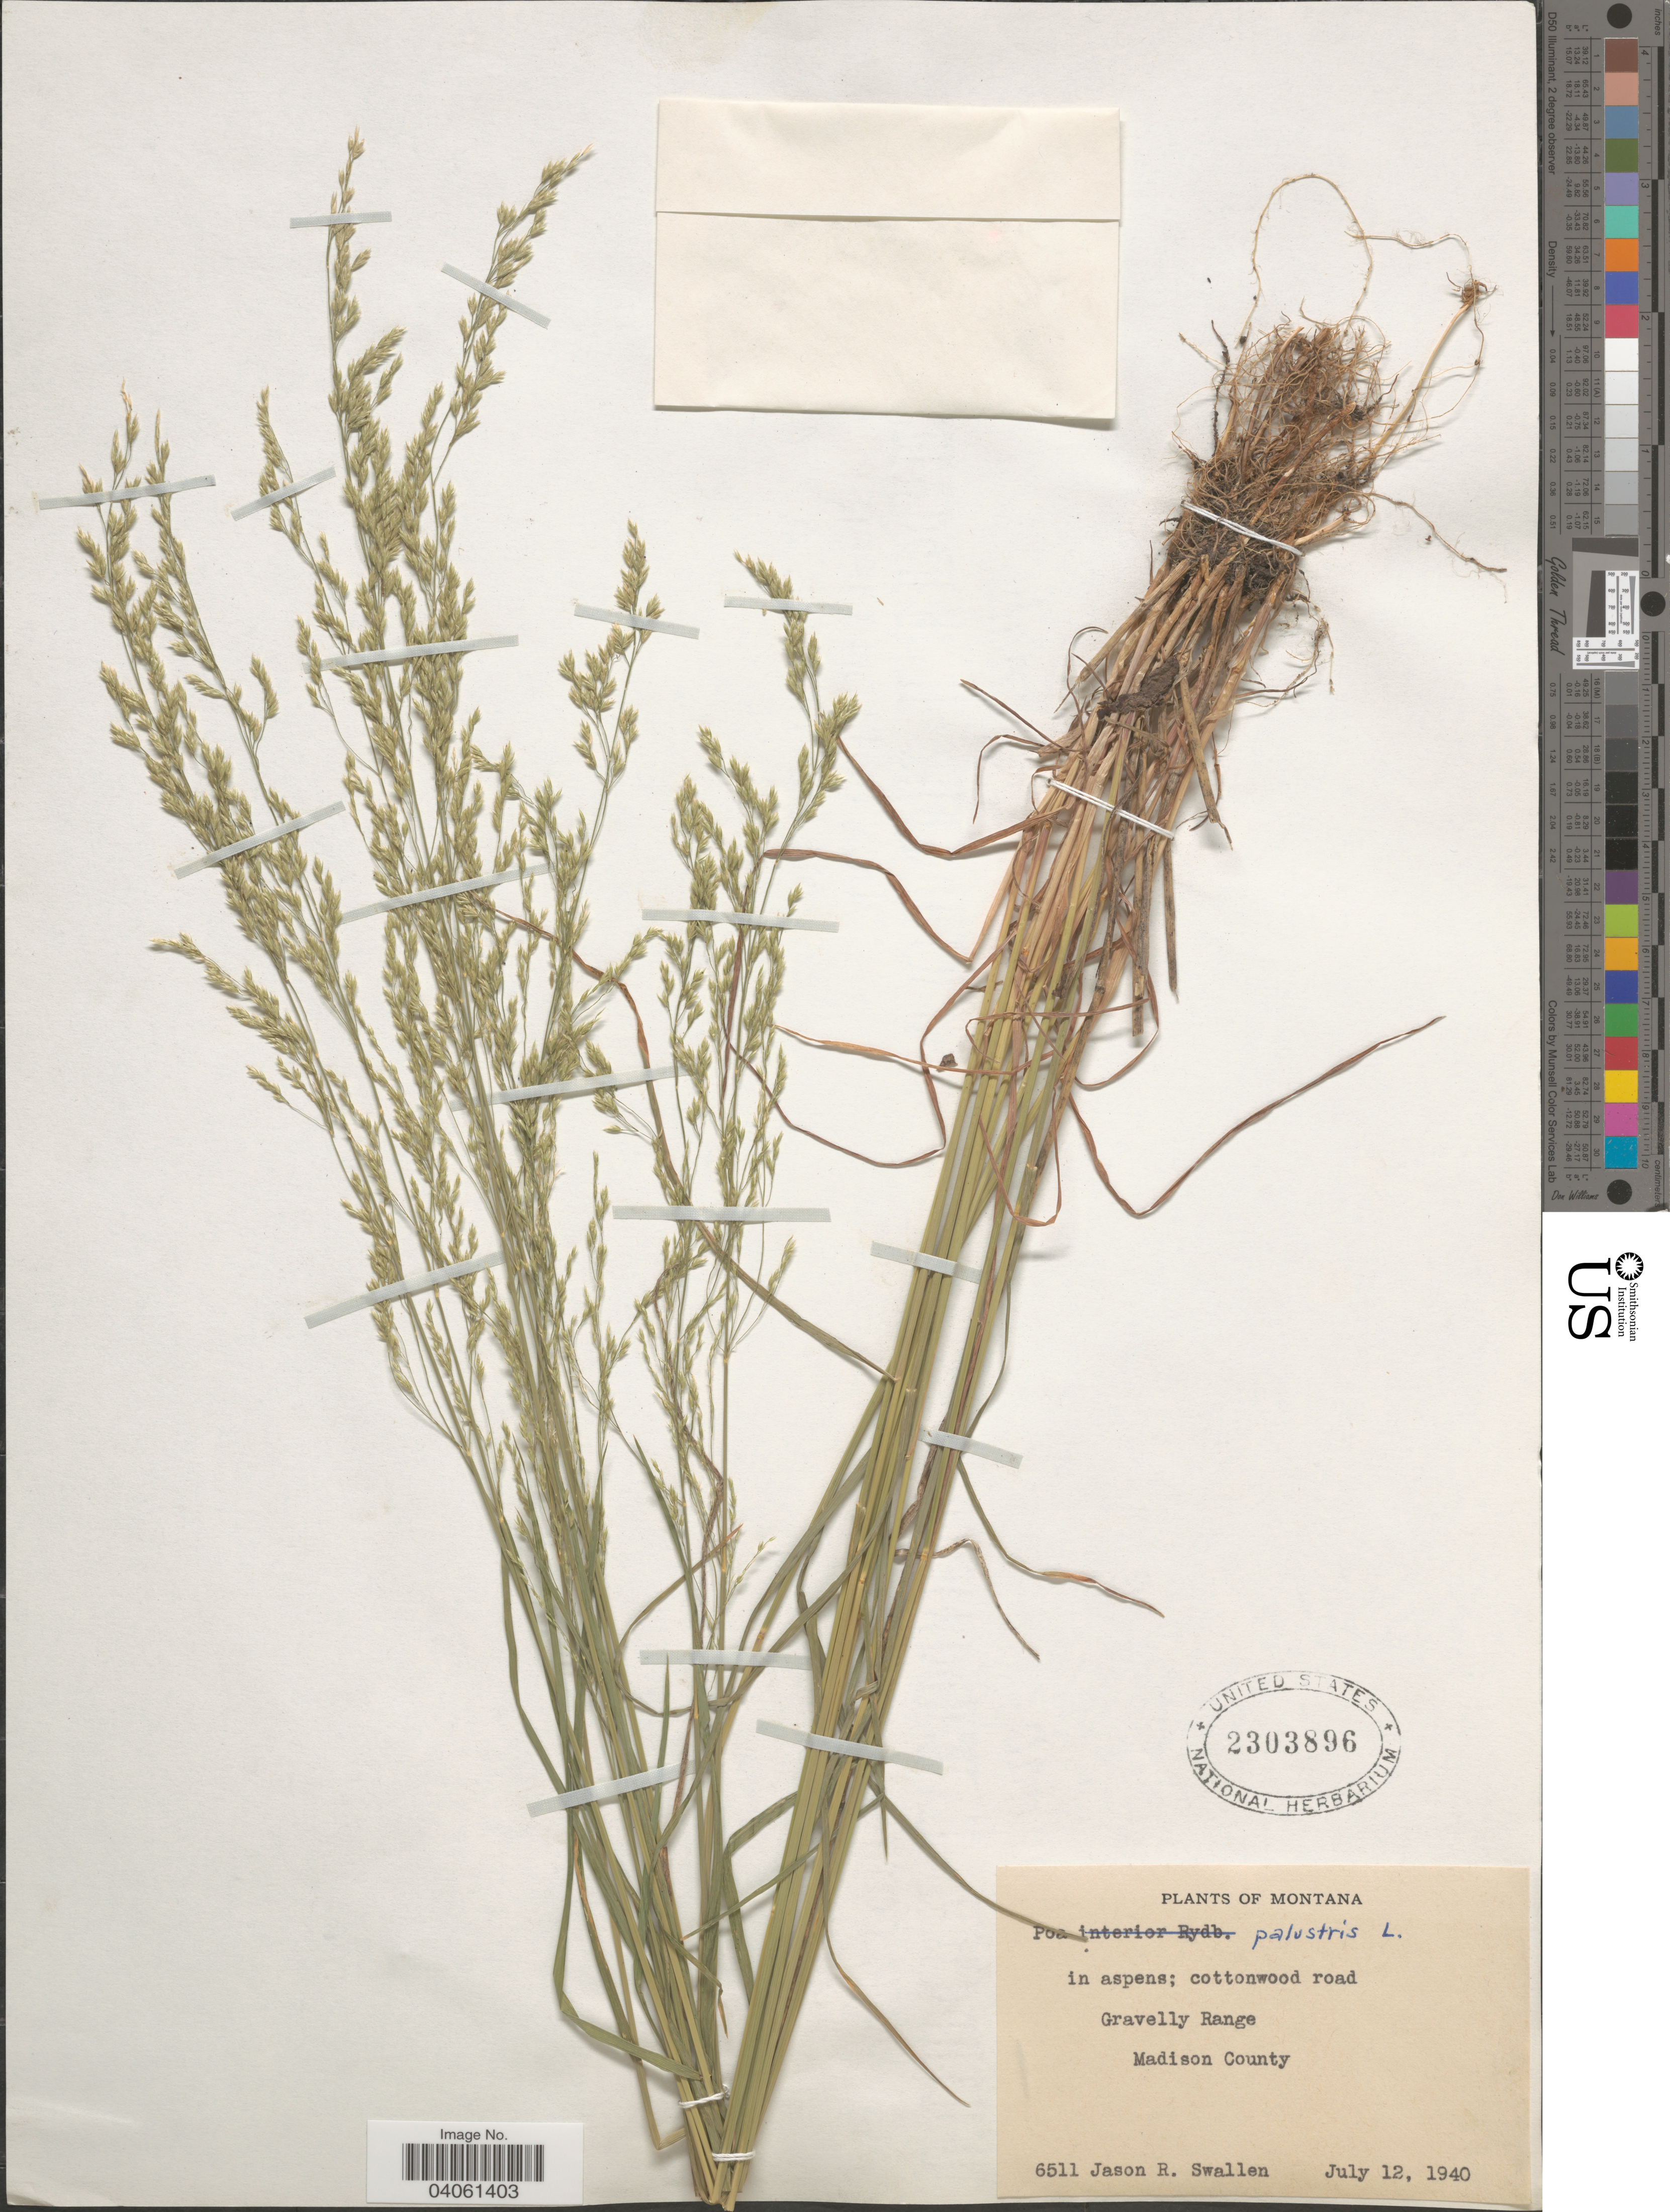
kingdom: Plantae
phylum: Tracheophyta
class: Liliopsida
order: Poales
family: Poaceae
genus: Poa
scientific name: Poa palustris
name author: L.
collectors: J. R. Swallen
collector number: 6511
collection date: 1940-07-12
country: United States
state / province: Montana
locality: In aspens; cottonwood road. Gravelly Range. Madison County.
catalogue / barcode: US 2303896